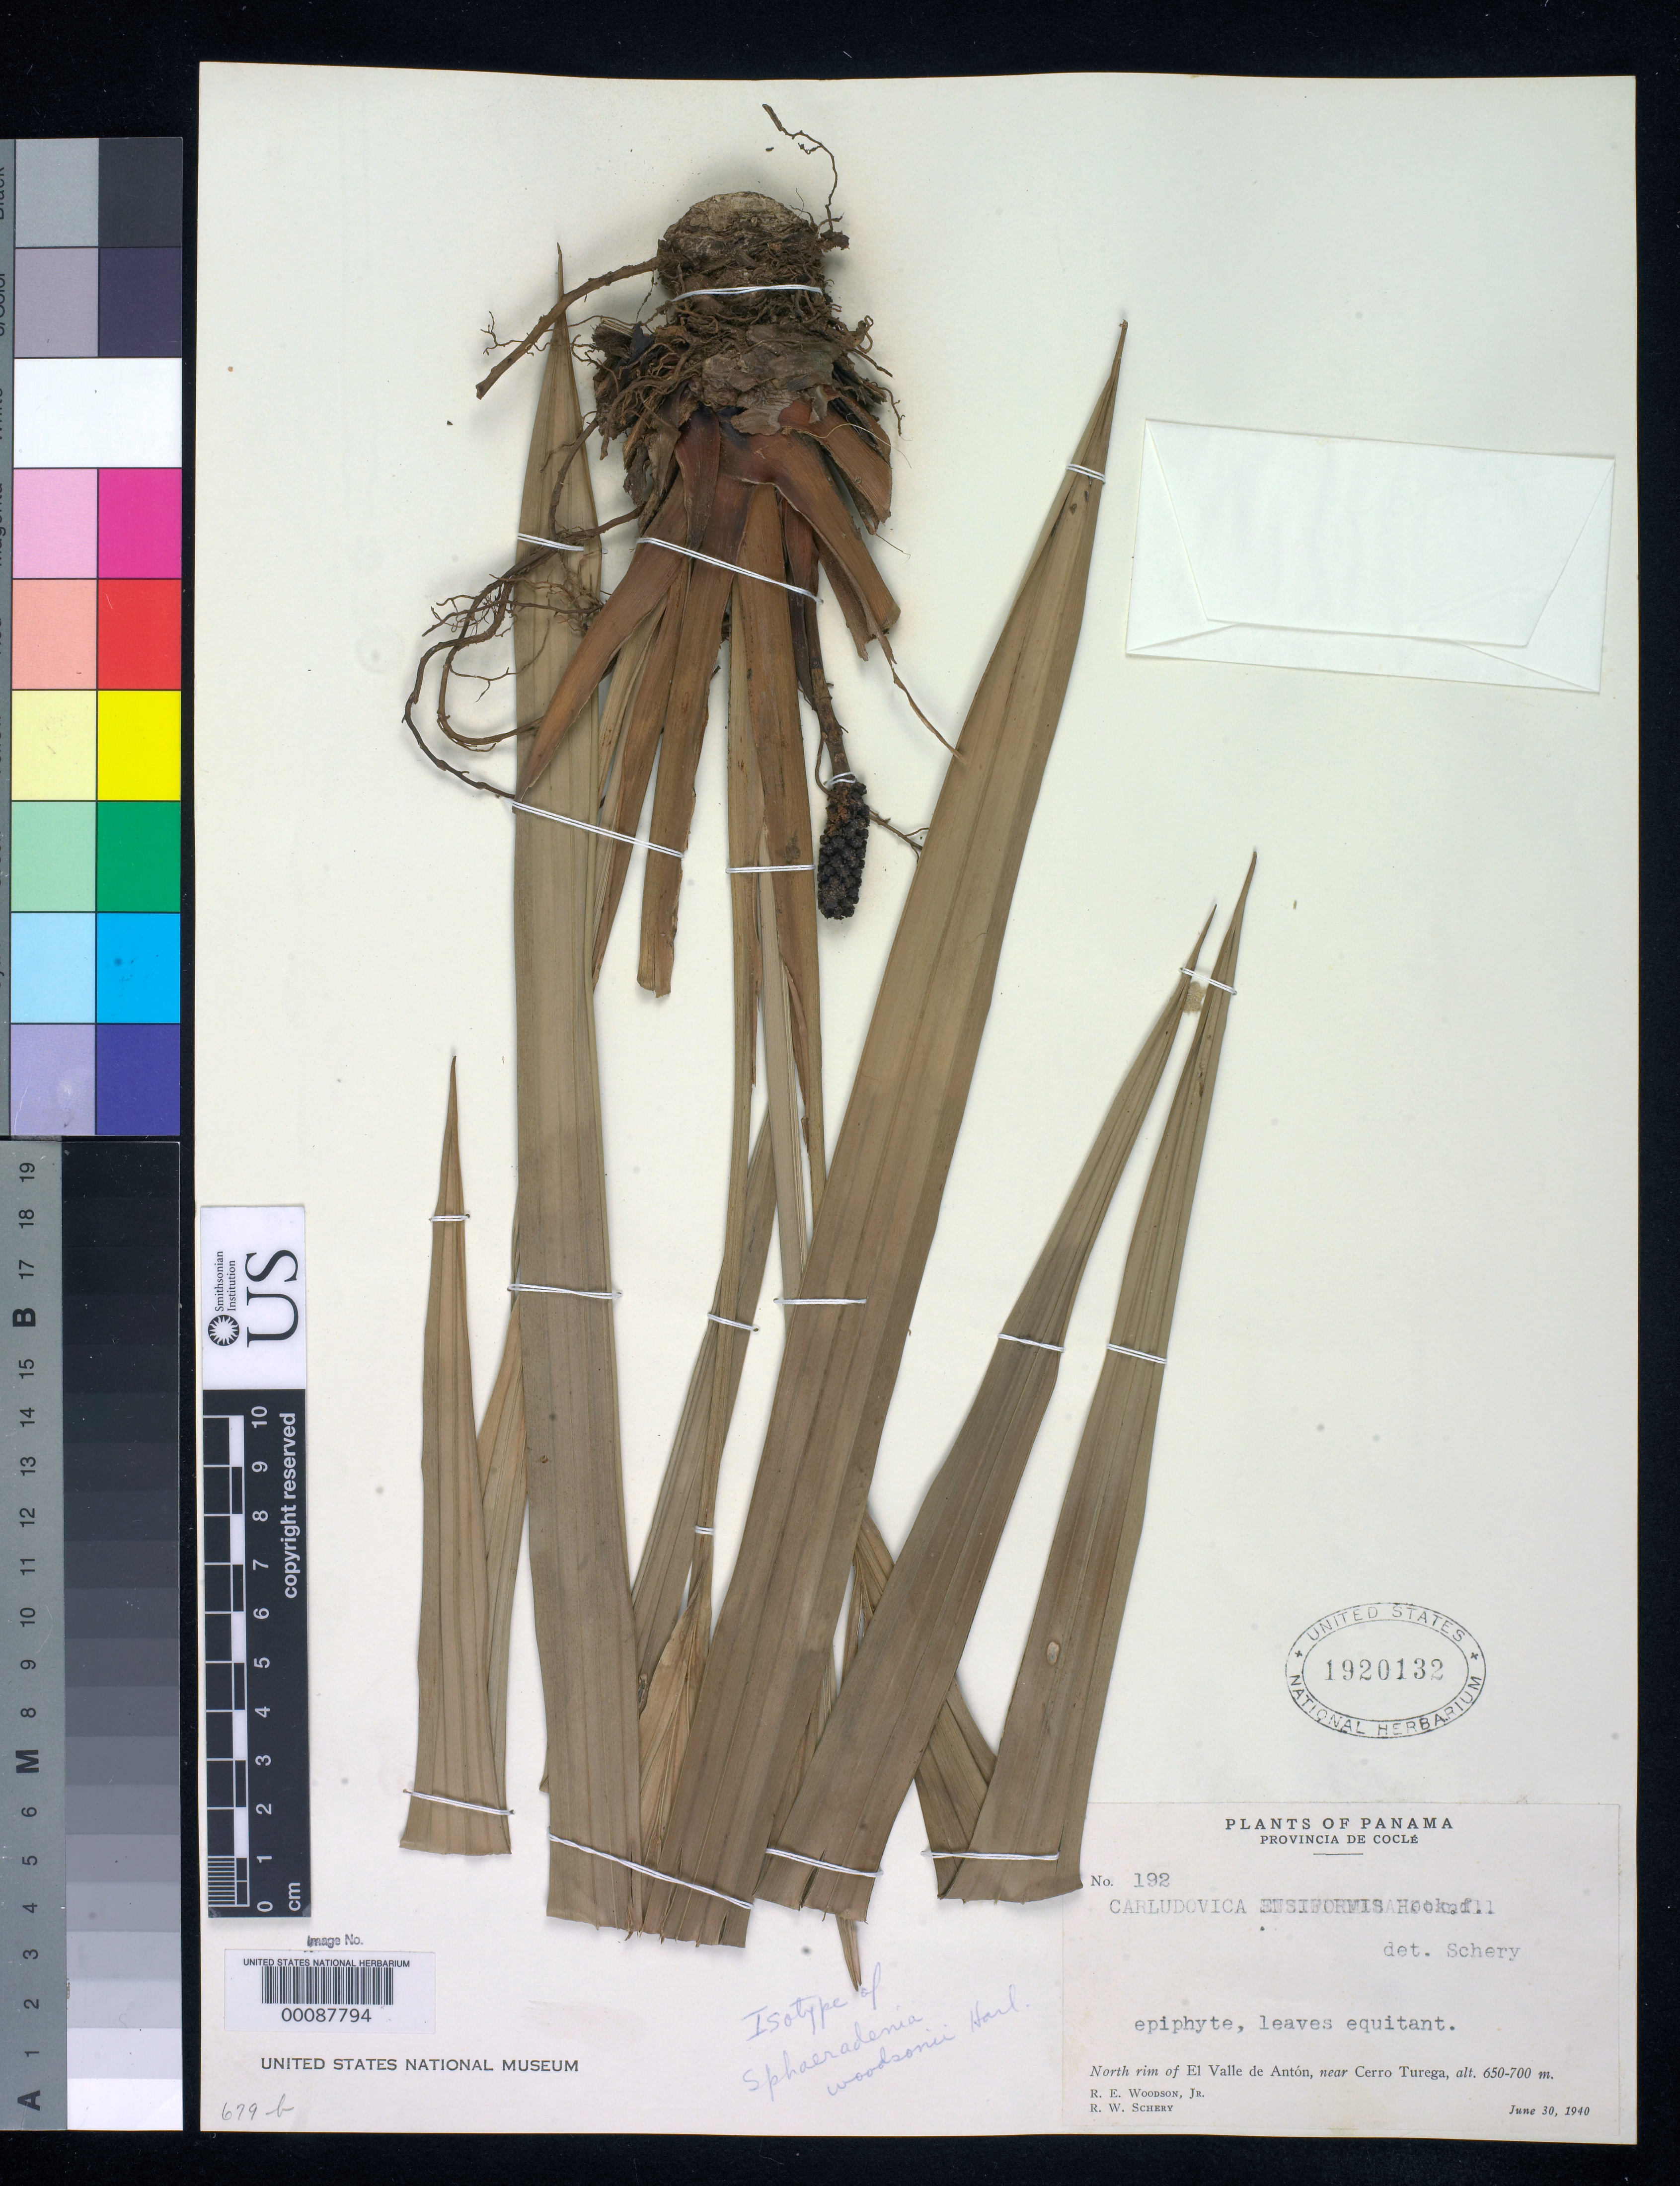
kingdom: Plantae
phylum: Tracheophyta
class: Liliopsida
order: Pandanales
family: Cyclanthaceae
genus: Sphaeradenia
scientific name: Sphaeradenia woodsonii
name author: Harling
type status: Isotype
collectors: R. E. Woodson & R. W. Schery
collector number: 192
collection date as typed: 30 Jun 1940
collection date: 1940-06-30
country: Panama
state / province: Coclé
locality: N rim of el Valle De Anton, near Cerro Turega.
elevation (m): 650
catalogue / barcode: US 1920132